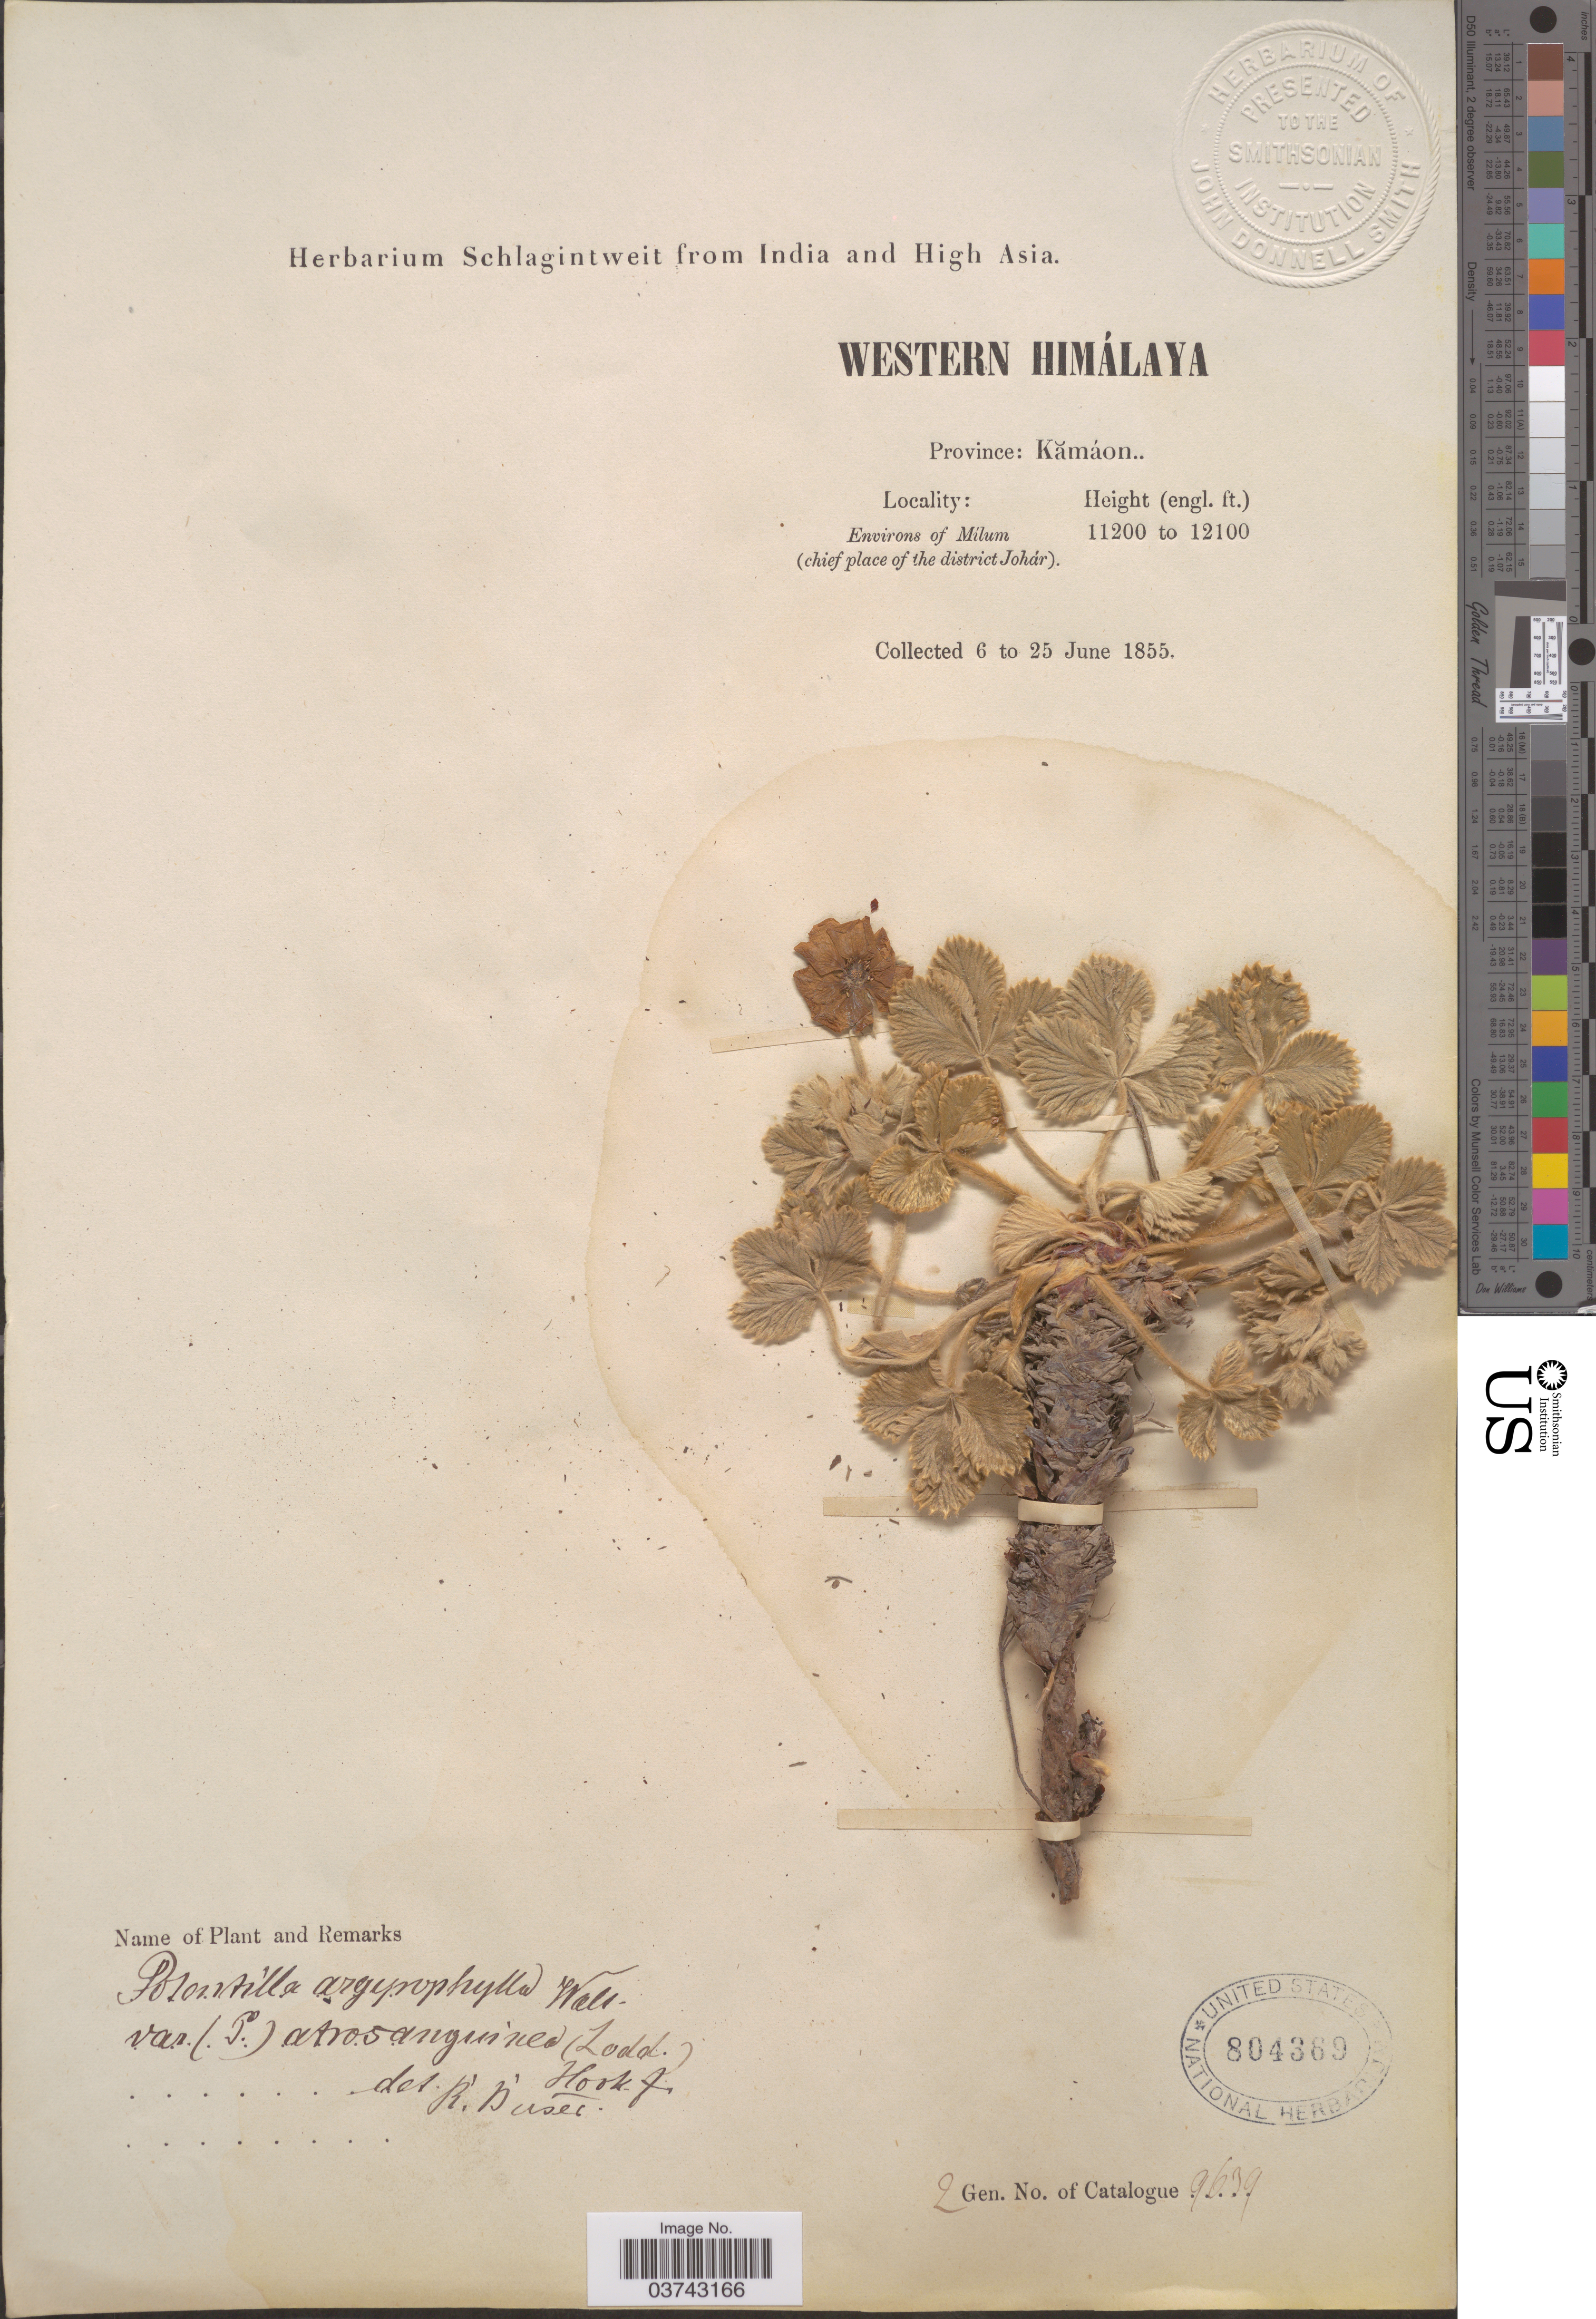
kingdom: Plantae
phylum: Tracheophyta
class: Magnoliopsida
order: Rosales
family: Rosaceae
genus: Potentilla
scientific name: Potentilla argyrophylla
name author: Wall. ex Lehm.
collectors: ex herb. Schlagintweit from India and High Asia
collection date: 1855-06-06/1855-06-25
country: India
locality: Western Himálaya. Province: Kamáon. Environs of Mílum (chief place of the district Johár).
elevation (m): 3414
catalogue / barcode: US 804369